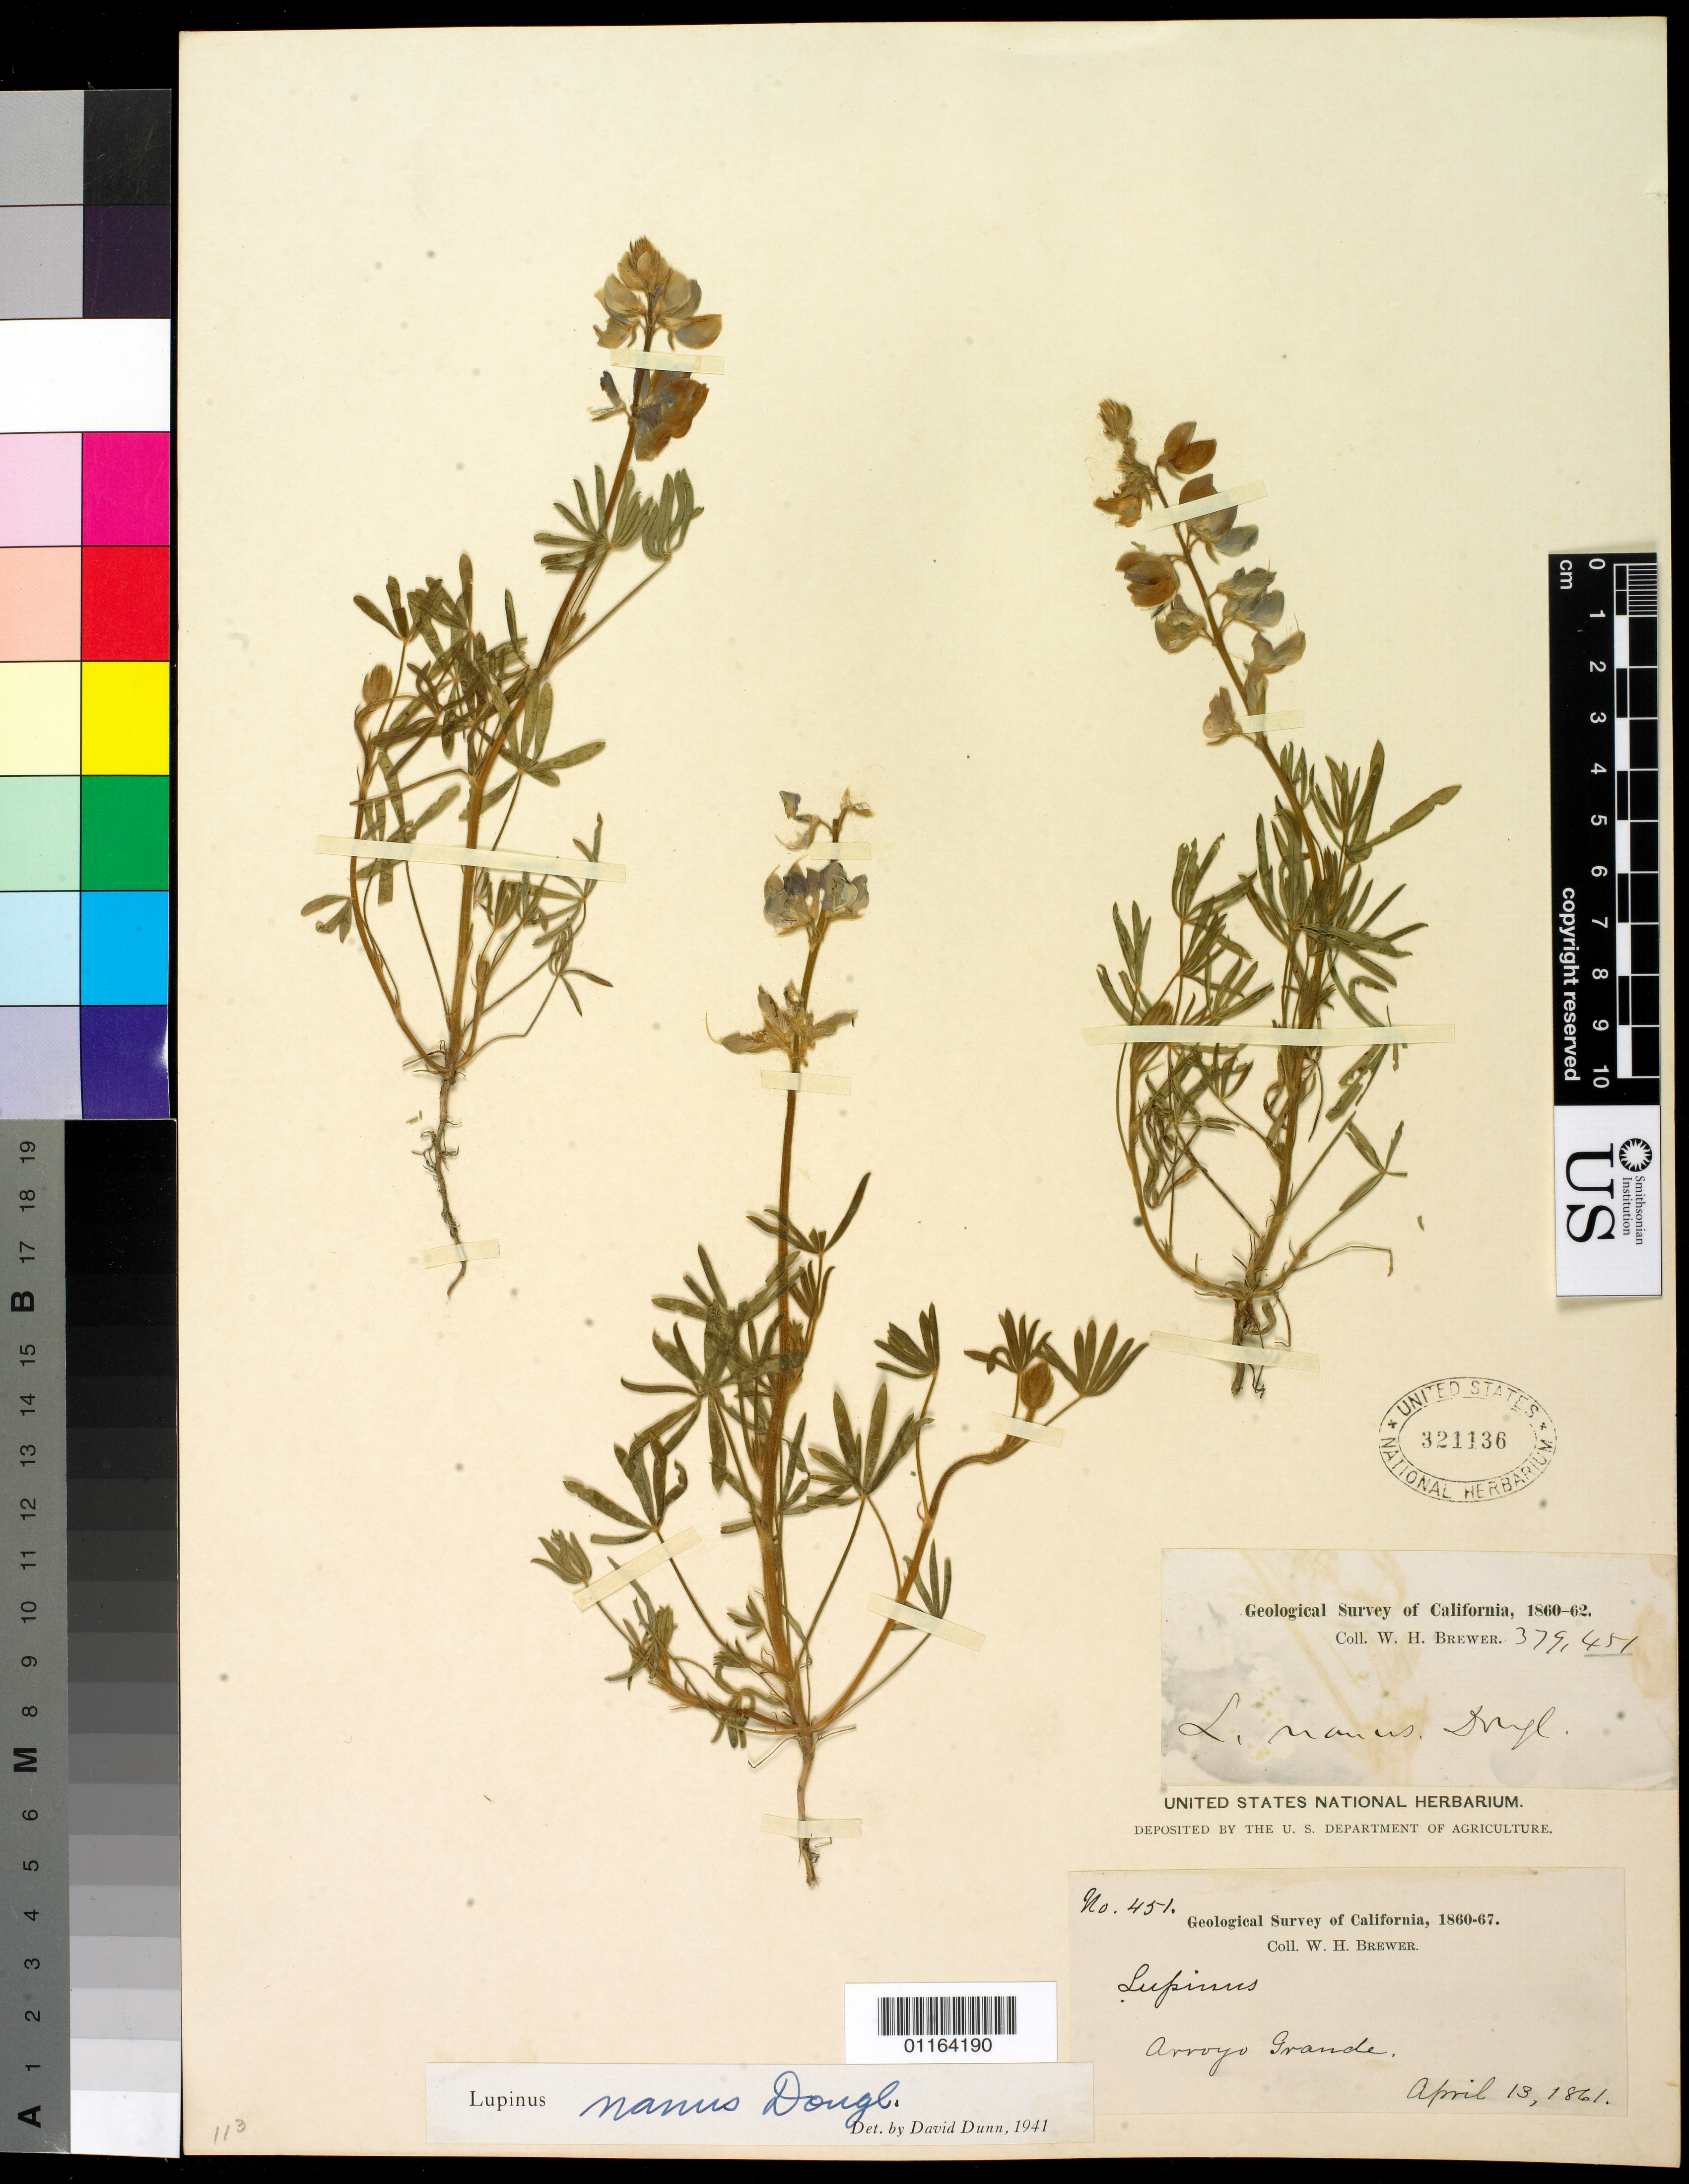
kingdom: Plantae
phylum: Tracheophyta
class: Magnoliopsida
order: Fabales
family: Fabaceae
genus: Lupinus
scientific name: Lupinus nanus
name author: Douglas ex Benth.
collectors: W. H. Brewer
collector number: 451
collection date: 1861-04-13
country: United States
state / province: California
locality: Arroyo Grande.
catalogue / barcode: US 321136